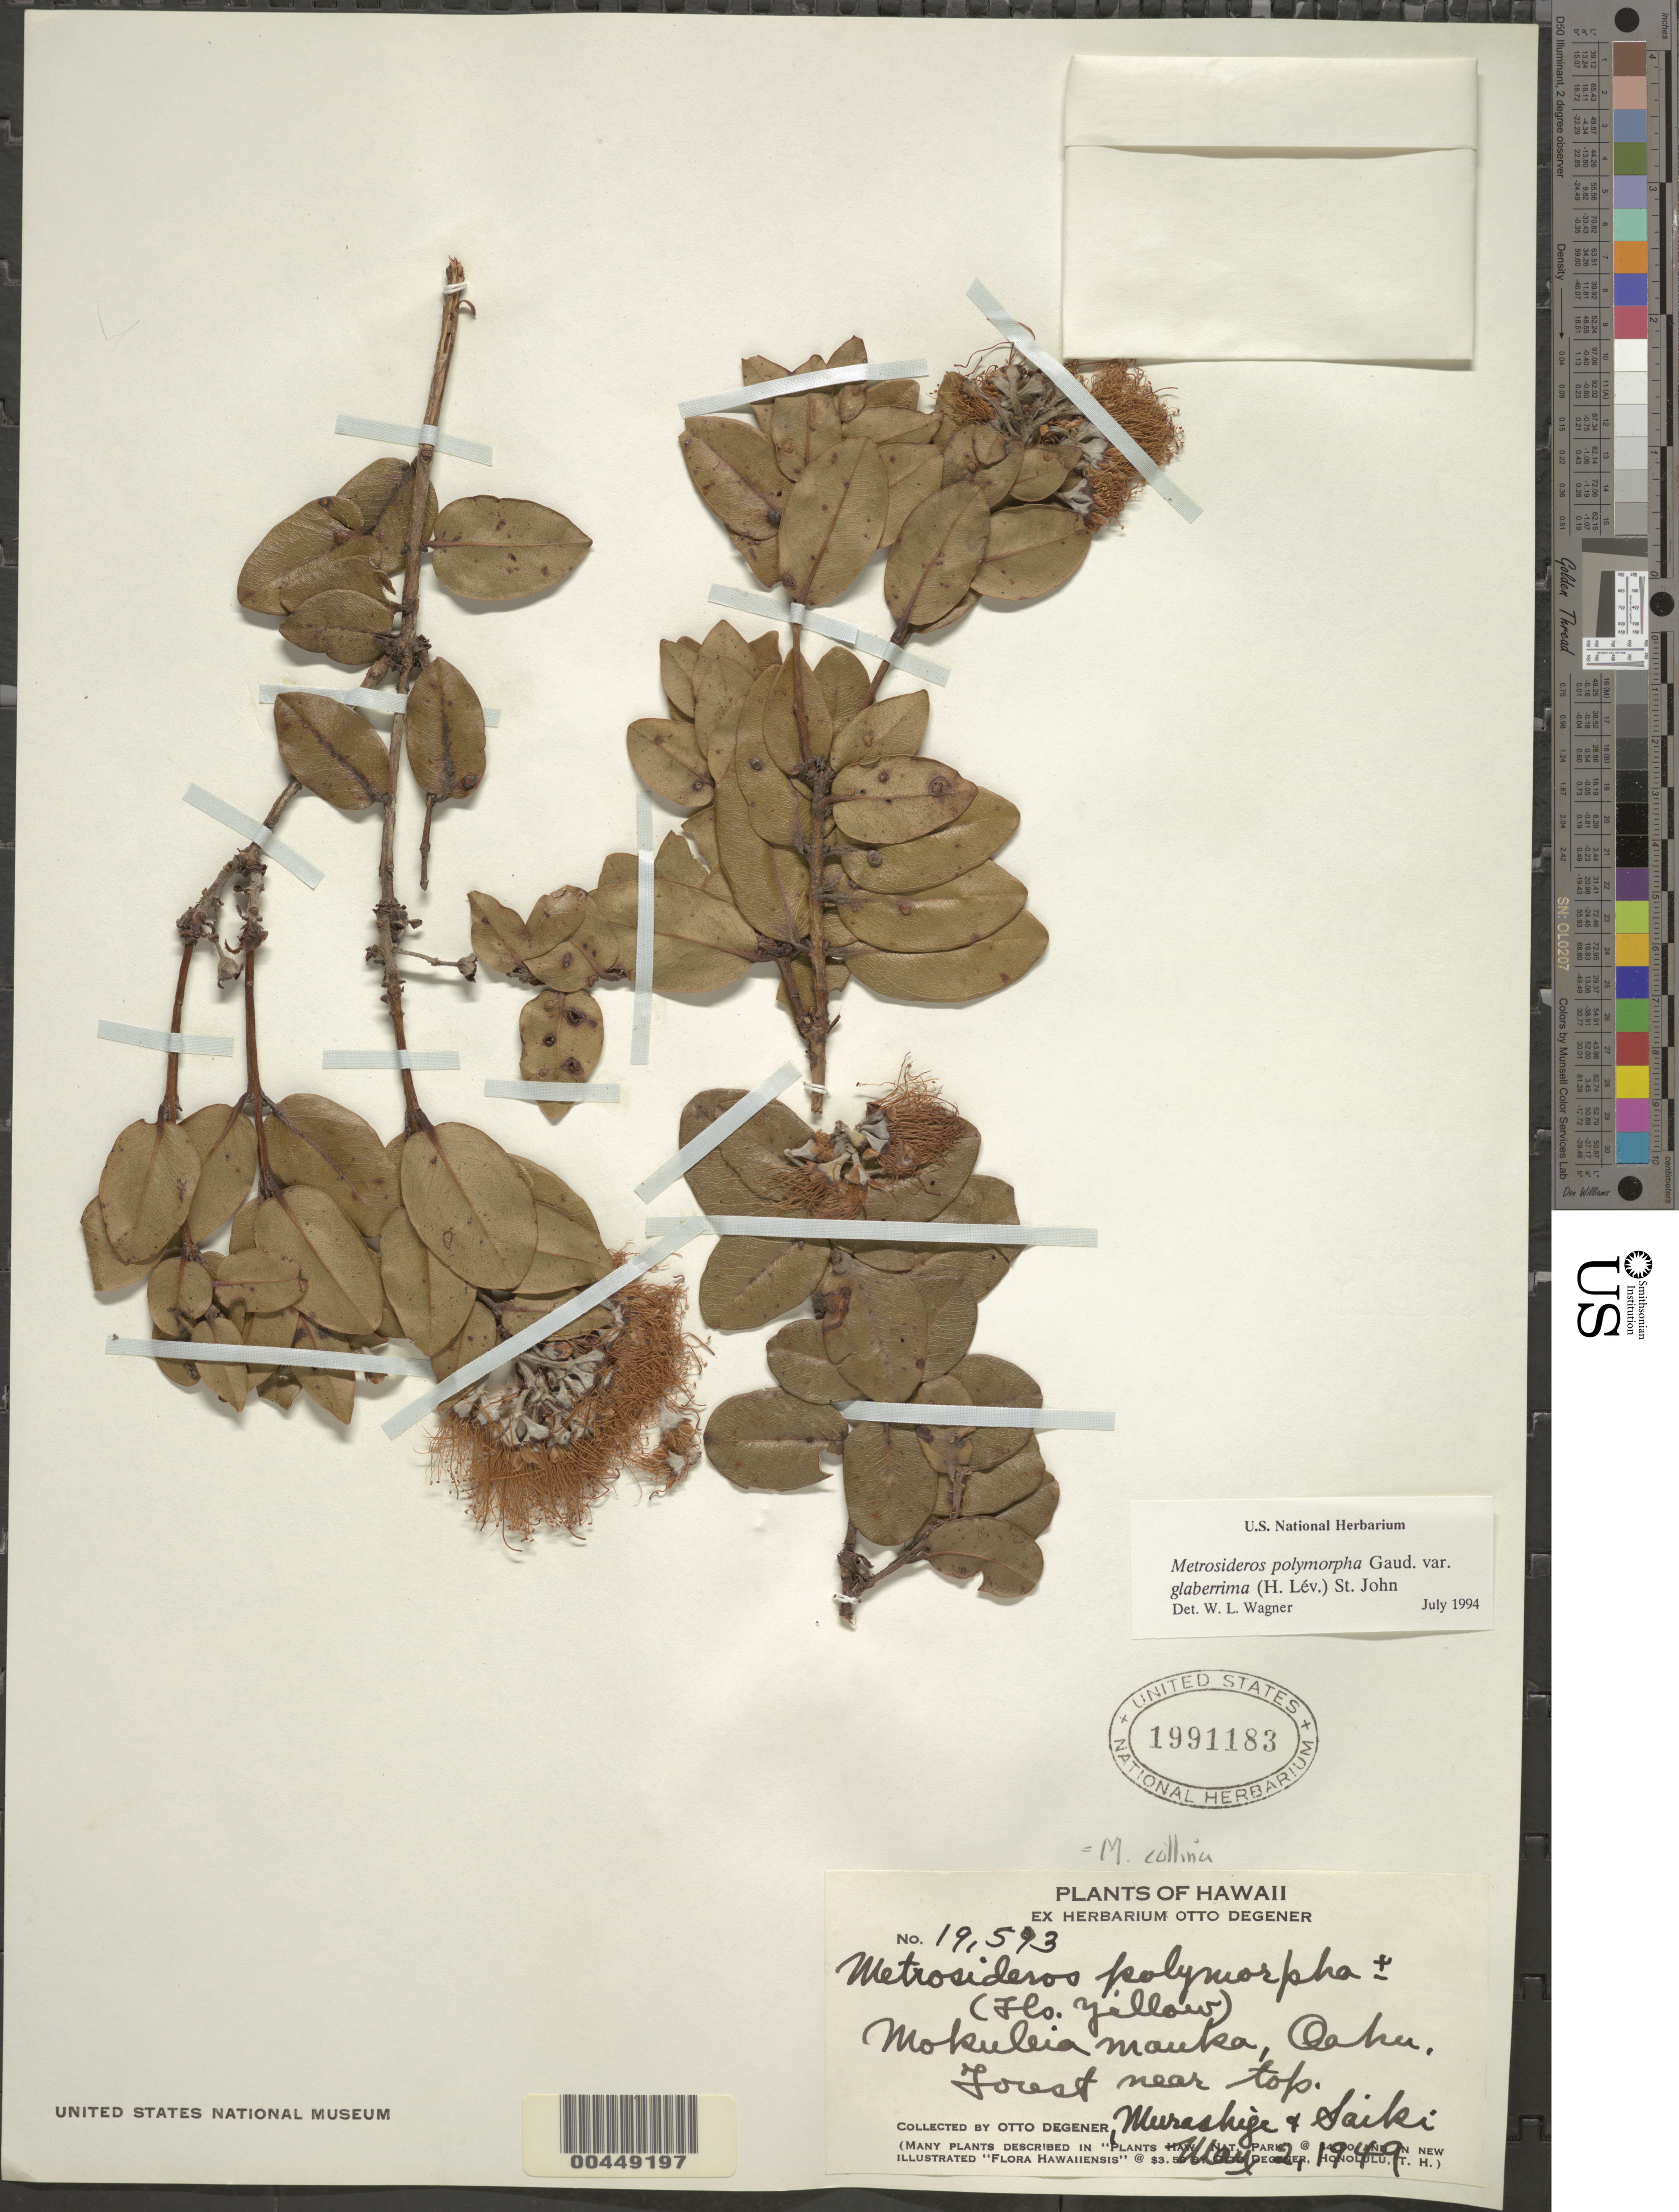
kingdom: Plantae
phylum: Tracheophyta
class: Magnoliopsida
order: Myrtales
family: Myrtaceae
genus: Metrosideros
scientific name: Metrosideros polymorpha var. glaberrima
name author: (H. Lév.) H. St. John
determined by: Wagner, W. L., (BOT), Smithsonian Institution - National Museum of Natural History (UNITED STATES)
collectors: O. Degener, T. Murashige & Saiki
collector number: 19593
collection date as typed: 2 May 1949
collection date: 1949-05-02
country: United States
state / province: Hawaii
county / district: Honolulu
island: Oahu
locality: Mokuleia mauka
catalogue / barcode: US 1991183